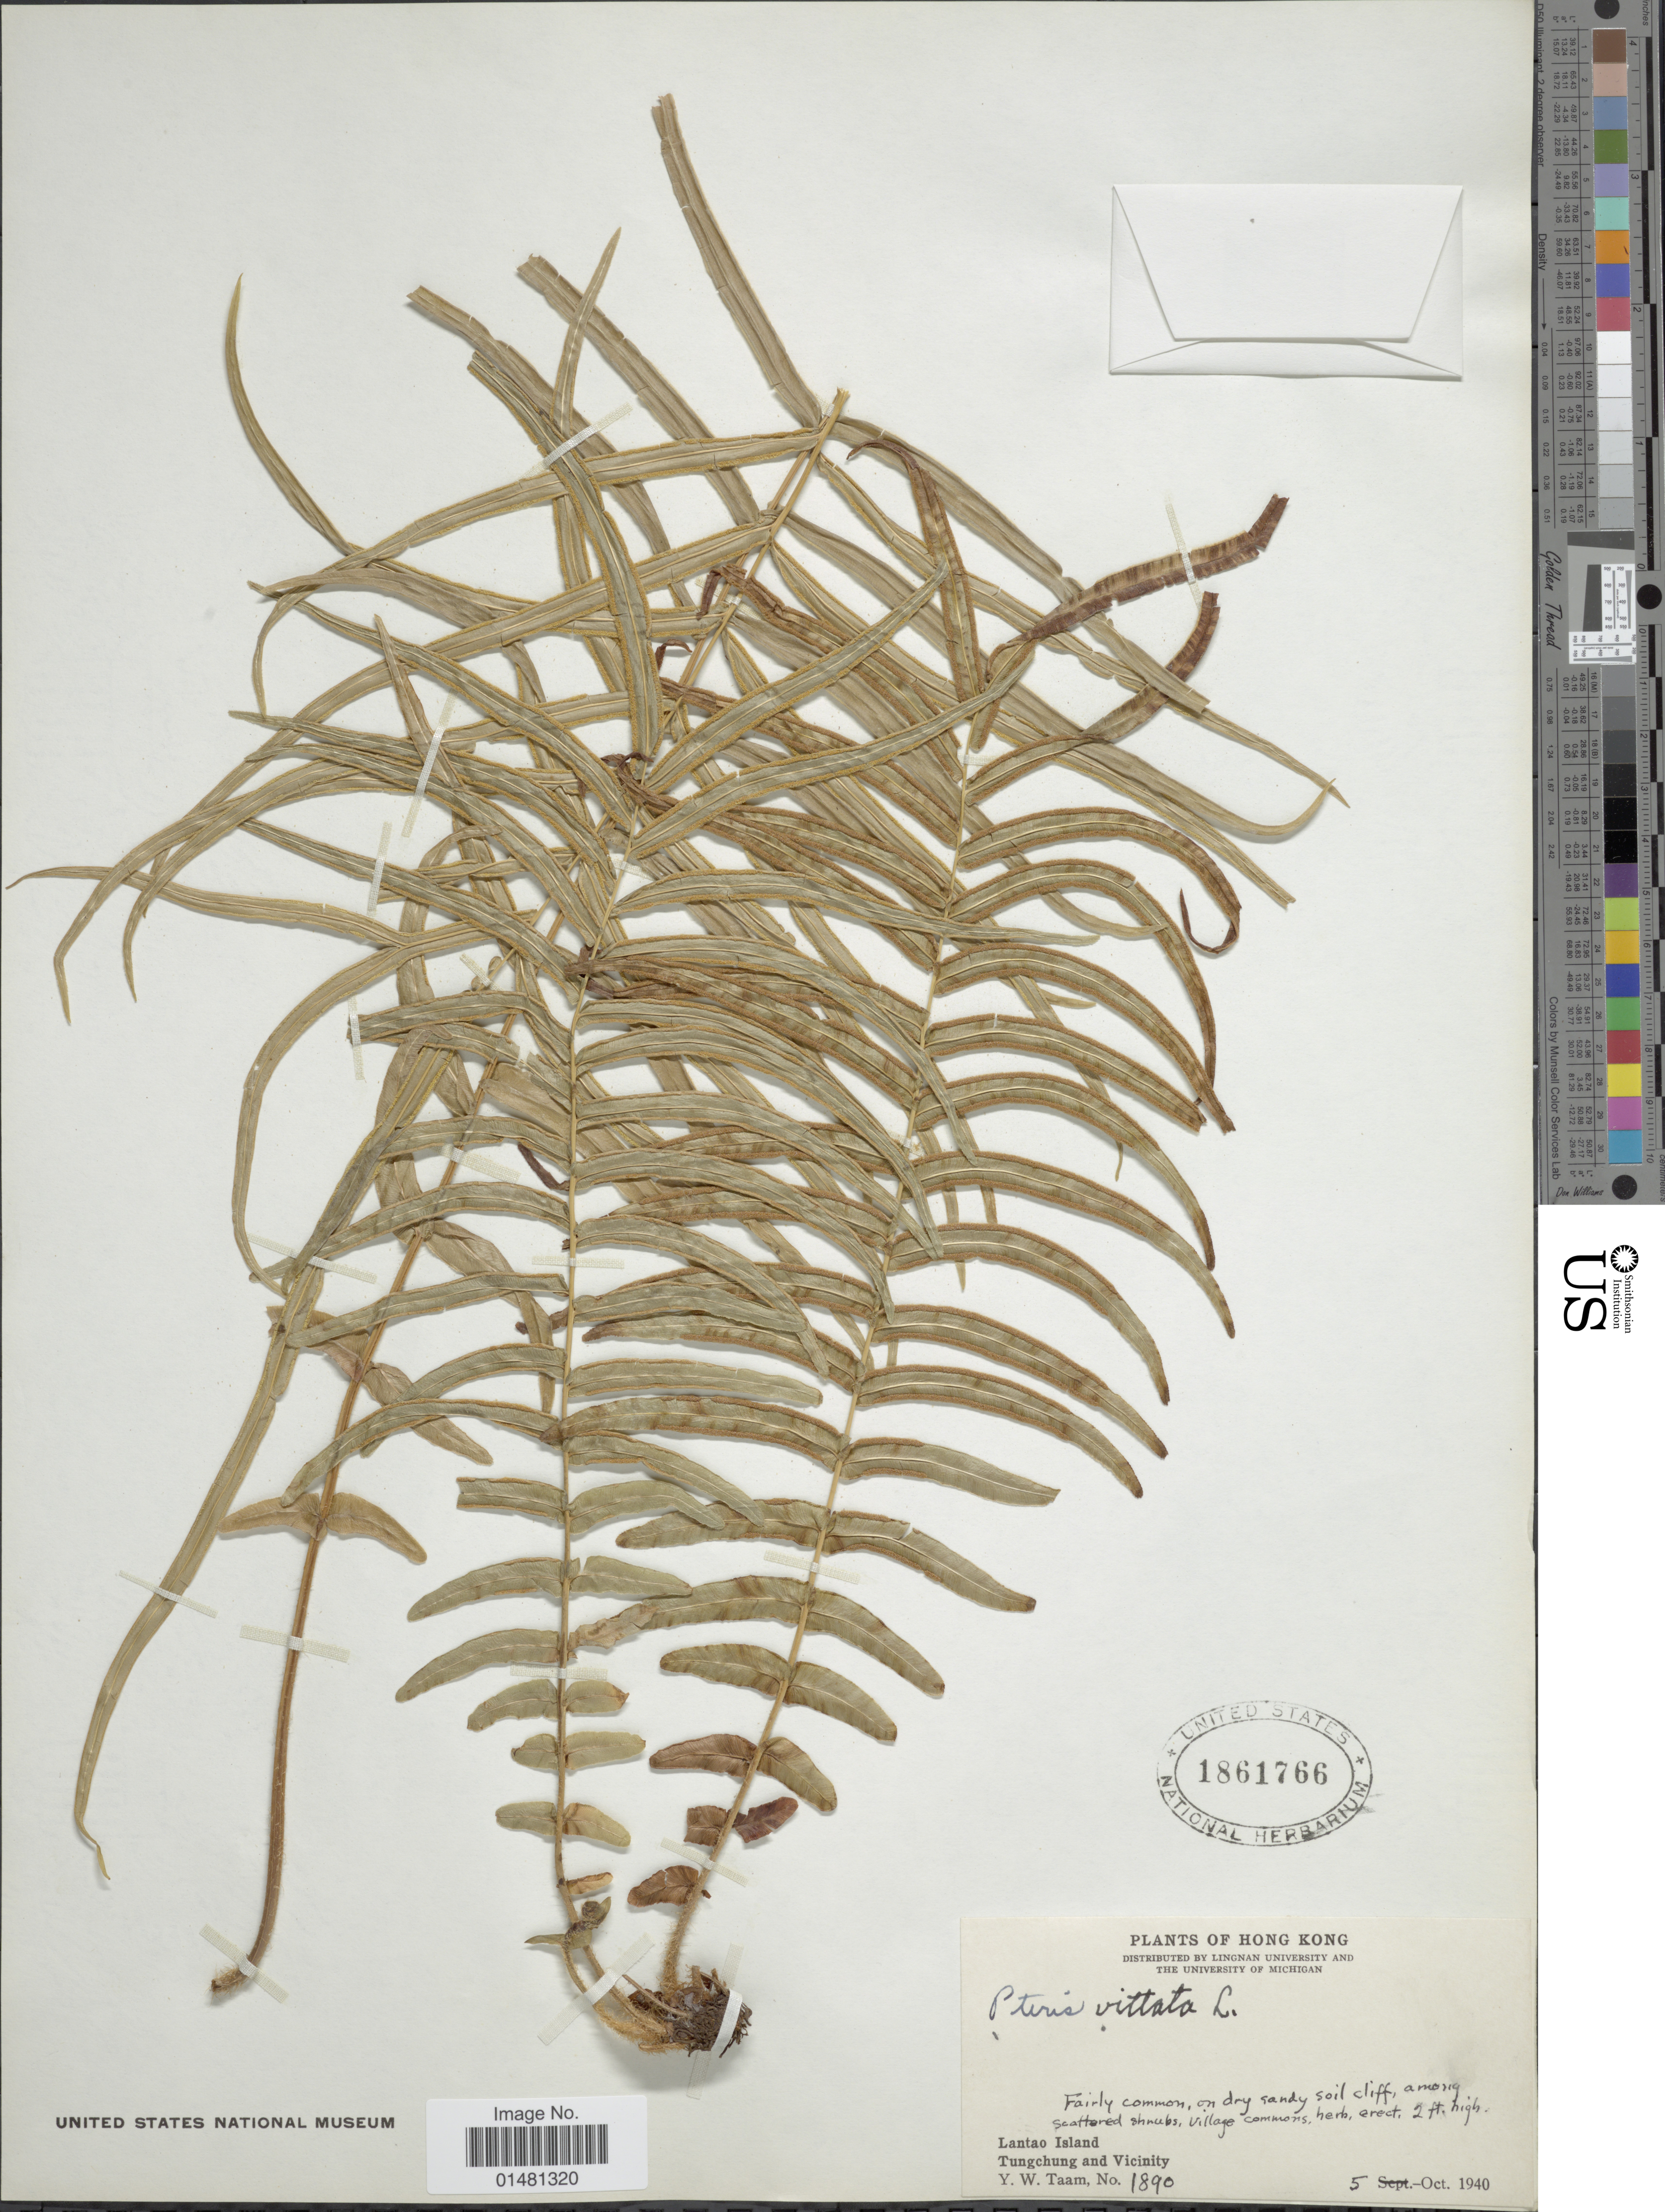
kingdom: Plantae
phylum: Tracheophyta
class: Polypodiopsida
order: Polypodiales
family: Pteridaceae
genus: Pteris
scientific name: Pteris vittata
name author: L.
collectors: Y. W. Taam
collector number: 1890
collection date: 1940-10-05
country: China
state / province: Hong Kong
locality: Lantao Island, Tungchung and Vicinity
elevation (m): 1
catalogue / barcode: US 1861766